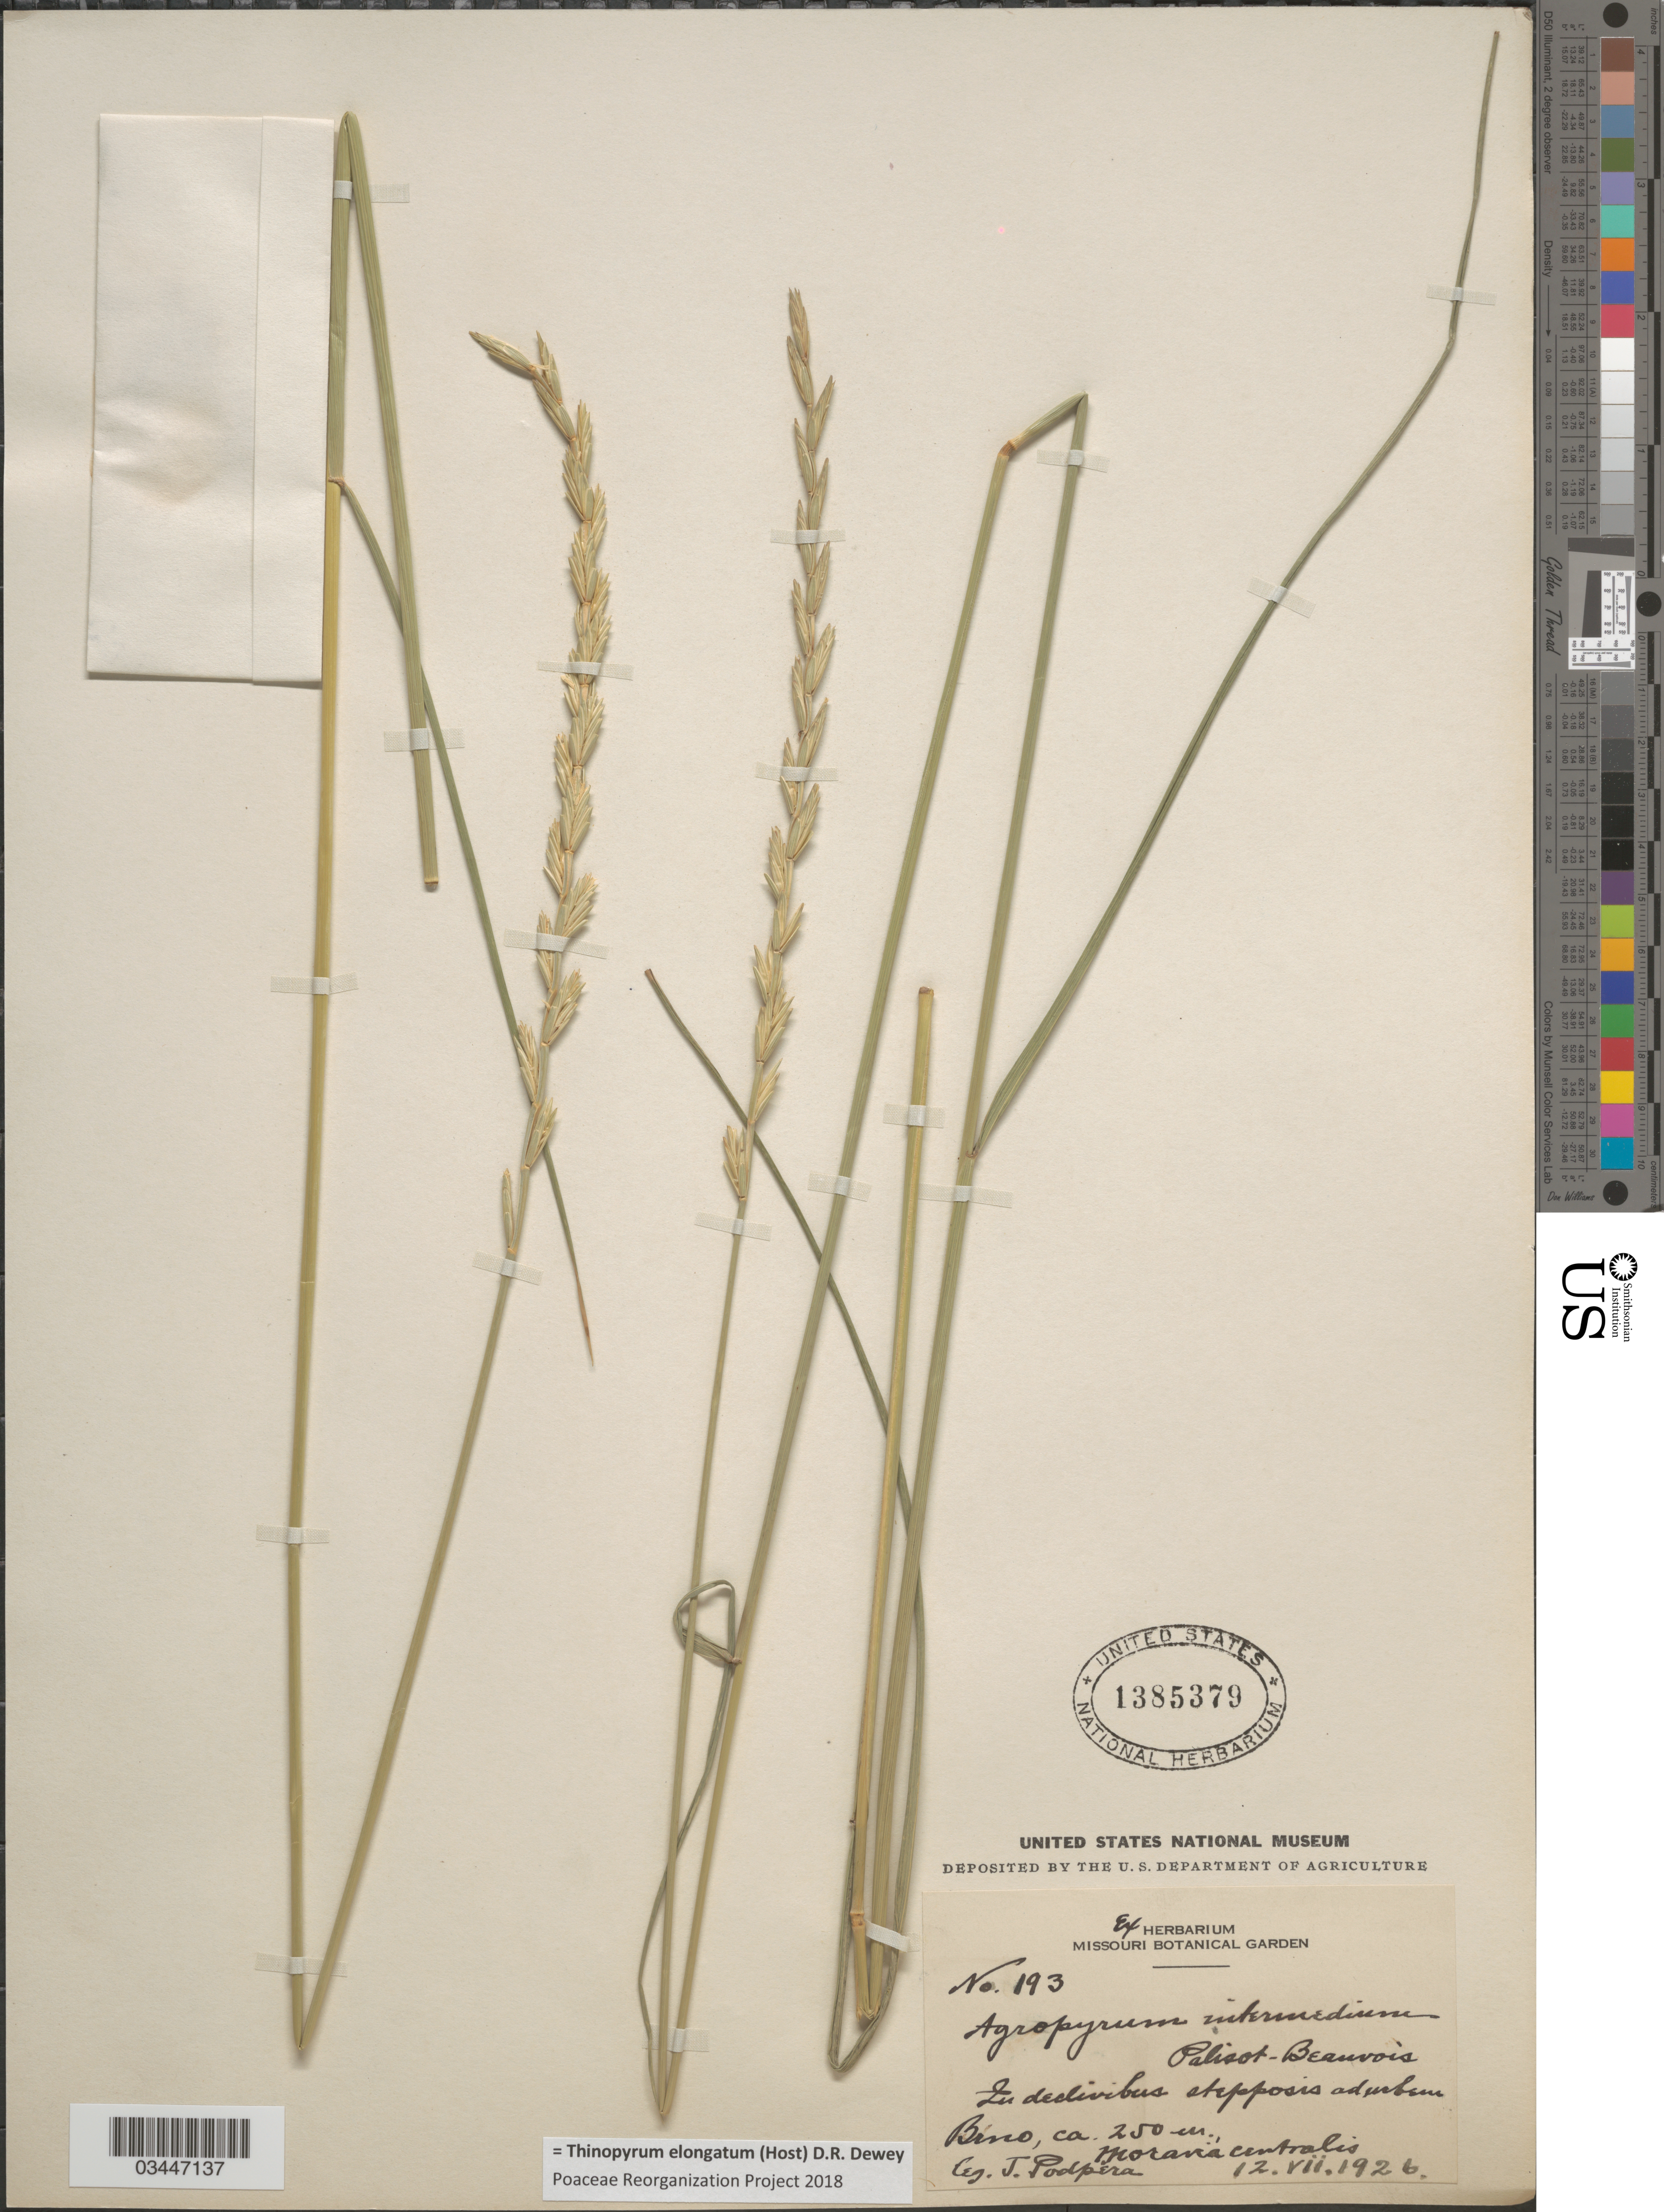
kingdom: Plantae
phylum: Tracheophyta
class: Liliopsida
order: Poales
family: Poaceae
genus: Thinopyrum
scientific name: Thinopyrum elongatum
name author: (Host) Barkworth & Dewey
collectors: J. Podpera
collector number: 193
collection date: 1926-07-12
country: Czechia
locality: In declivibus stepposis ad urbem Brno. Moravia centralis.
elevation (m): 250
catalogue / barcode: US 1385379